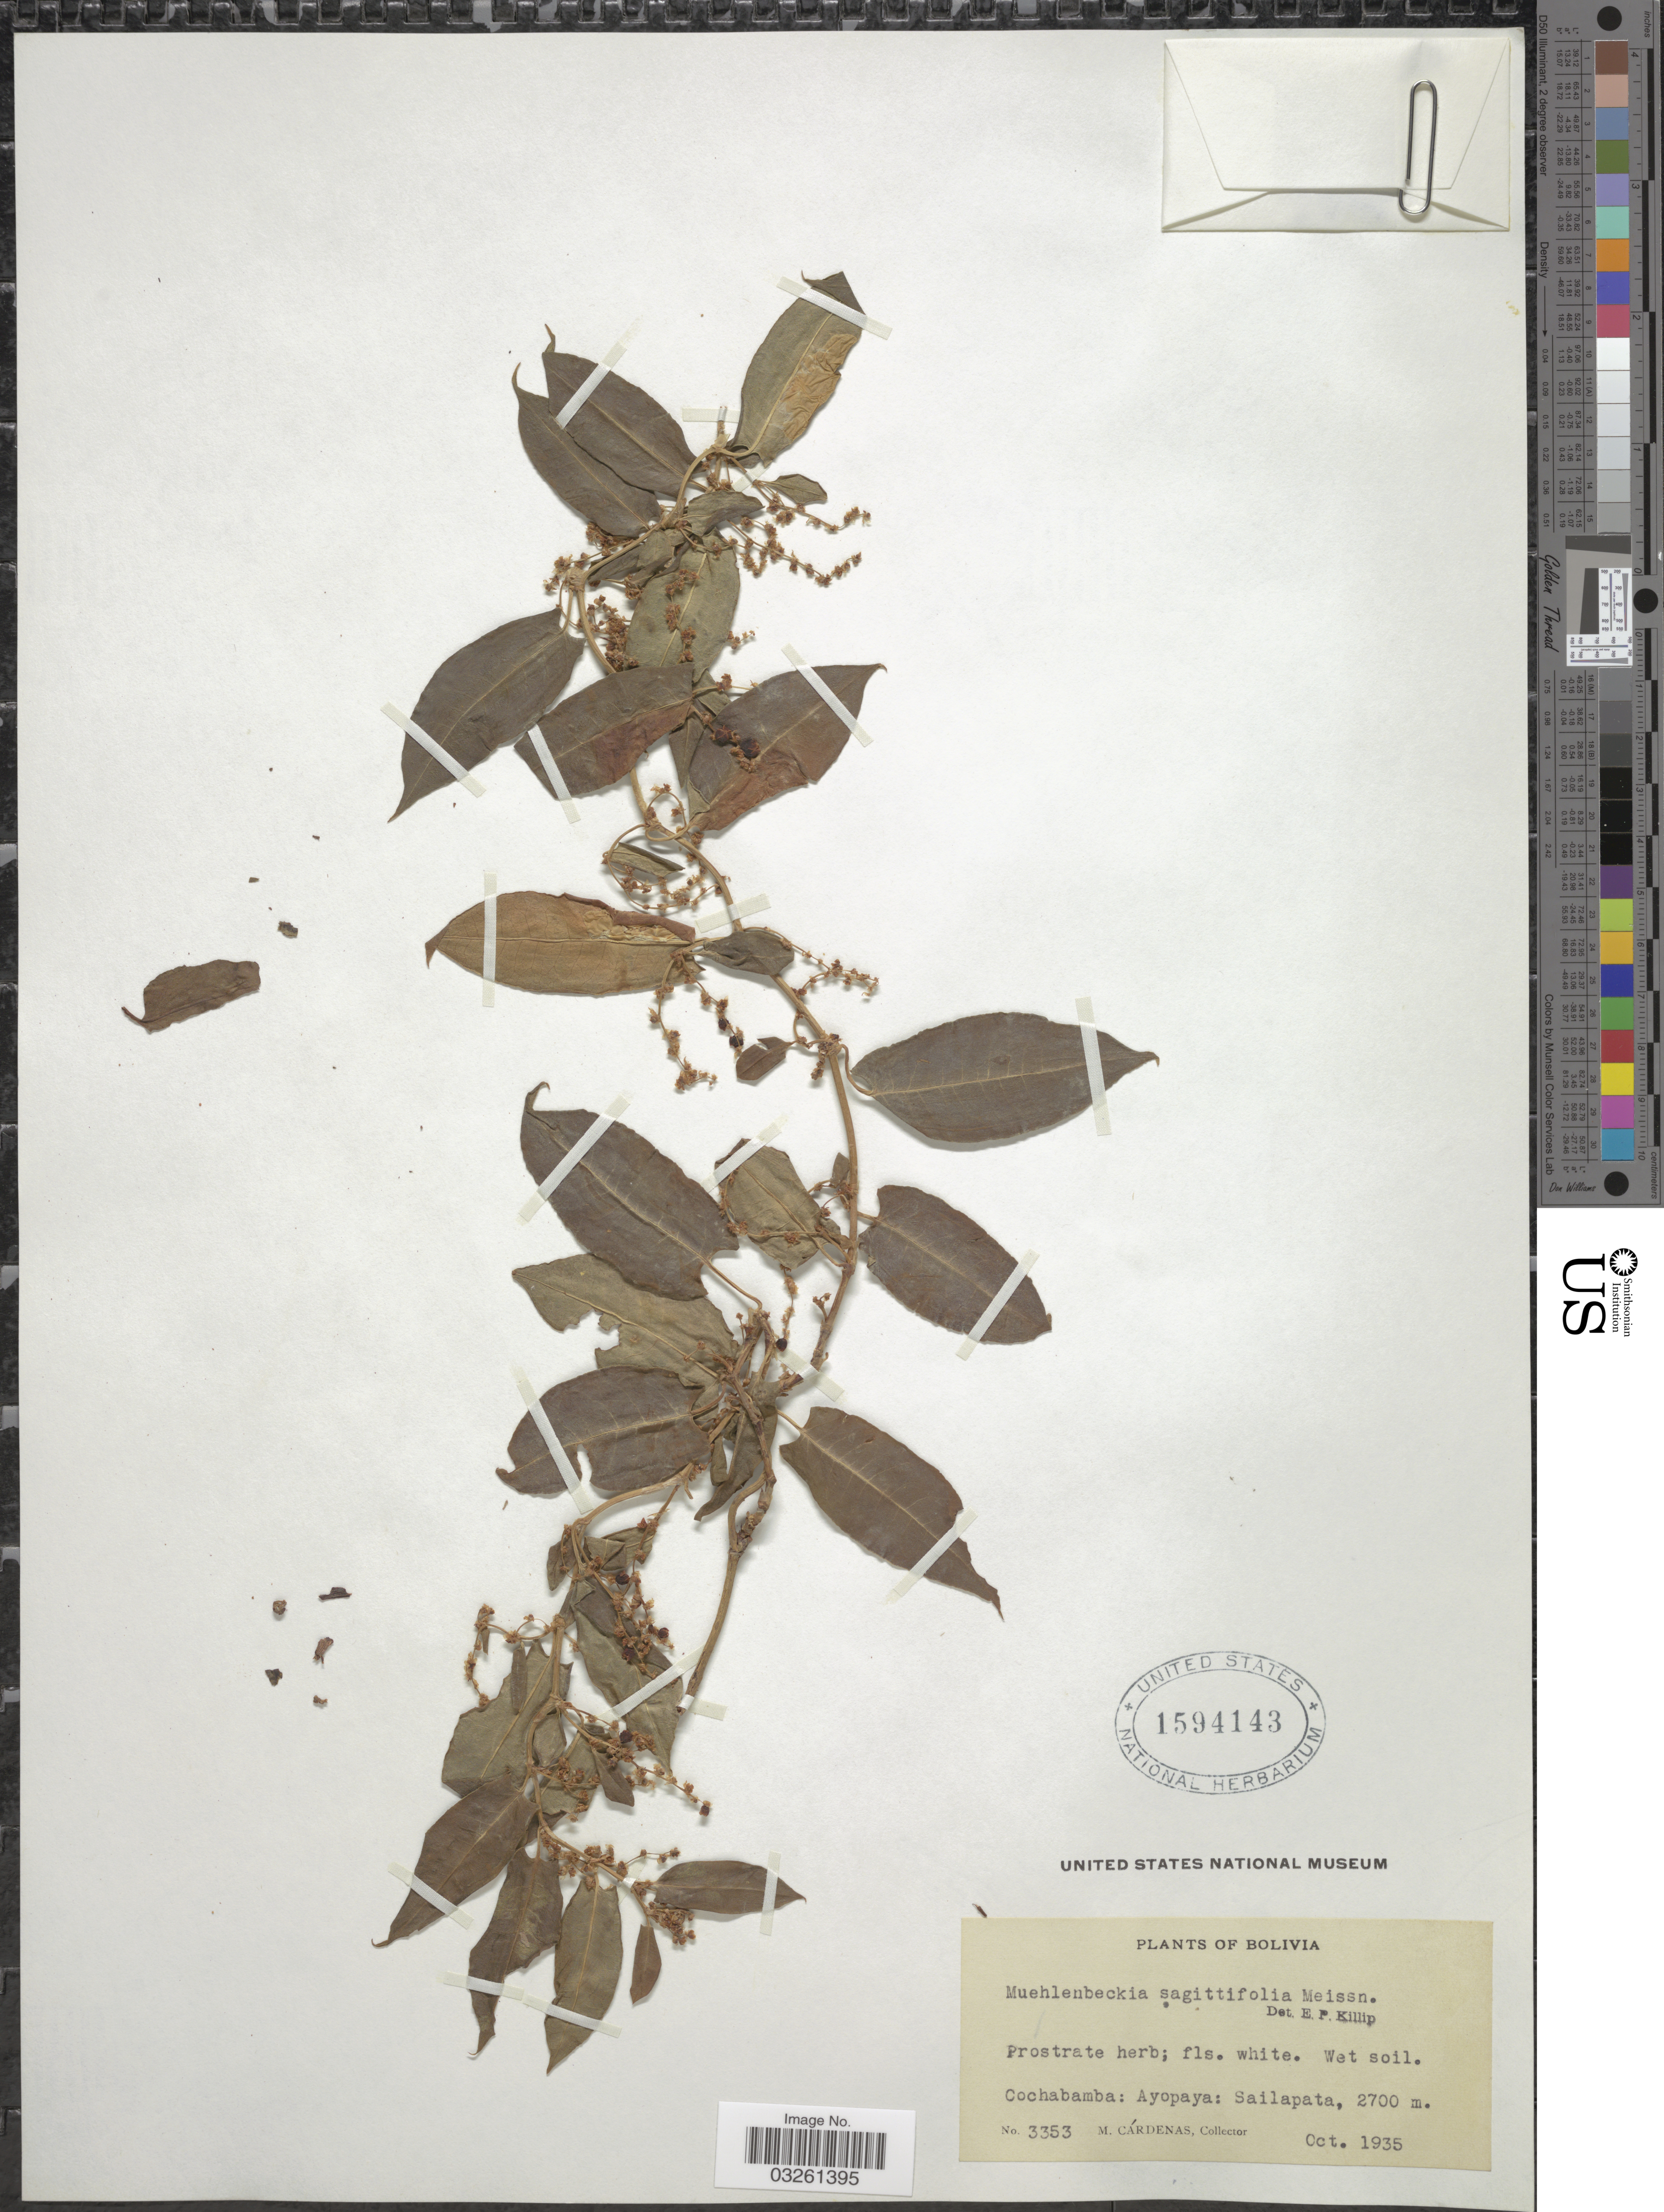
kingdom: Plantae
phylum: Tracheophyta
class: Magnoliopsida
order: Caryophyllales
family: Polygonaceae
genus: Muehlenbeckia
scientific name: Muehlenbeckia sagittifolia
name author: (Ortega) Meisn.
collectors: M. Cárdenas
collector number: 3353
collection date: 1935-10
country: Bolivia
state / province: Cochabamba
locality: Ayopaya:Sailapata.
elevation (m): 2700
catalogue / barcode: US 1594143